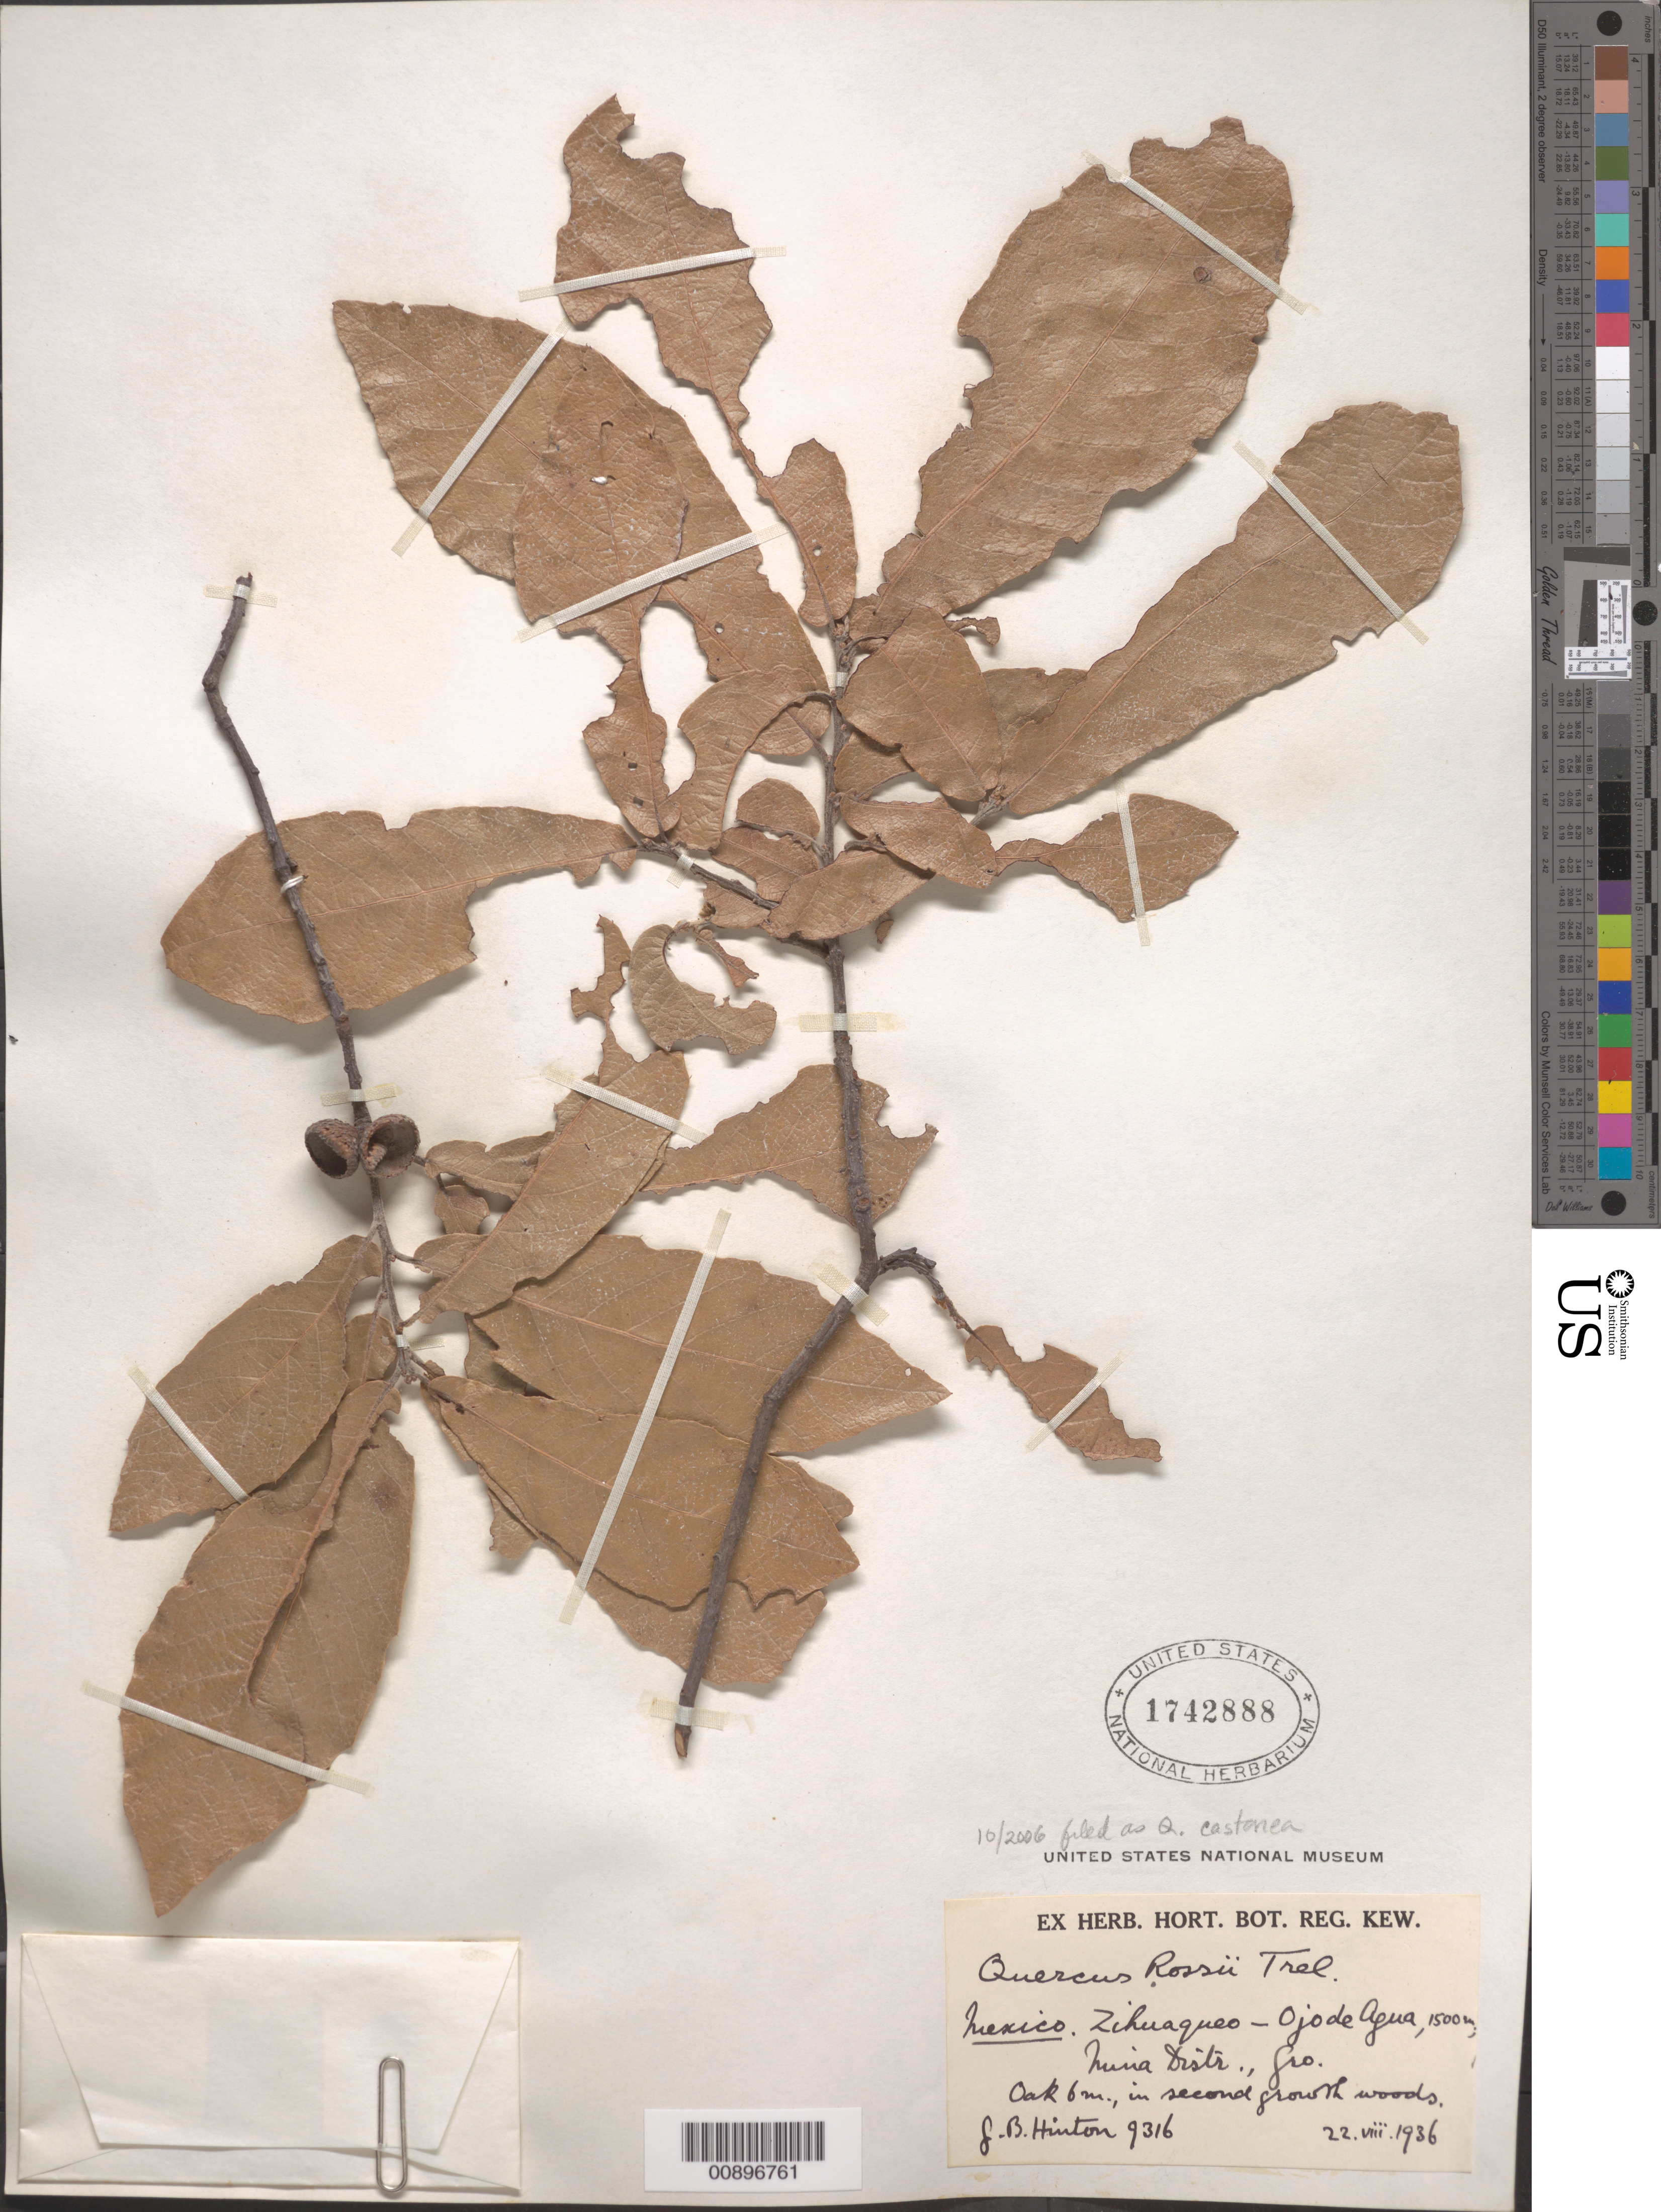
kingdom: Plantae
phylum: Tracheophyta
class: Magnoliopsida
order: Fagales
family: Fagaceae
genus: Quercus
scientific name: Quercus castanea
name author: Née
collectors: G. B. Hinton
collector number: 9316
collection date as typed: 22 Aug 1936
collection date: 1936-08-22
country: Mexico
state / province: Guerrero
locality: Zihuaqueo - Ojo de Agua, Mina Distr., Guerrero.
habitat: In second growth woods.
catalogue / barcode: US 1742888